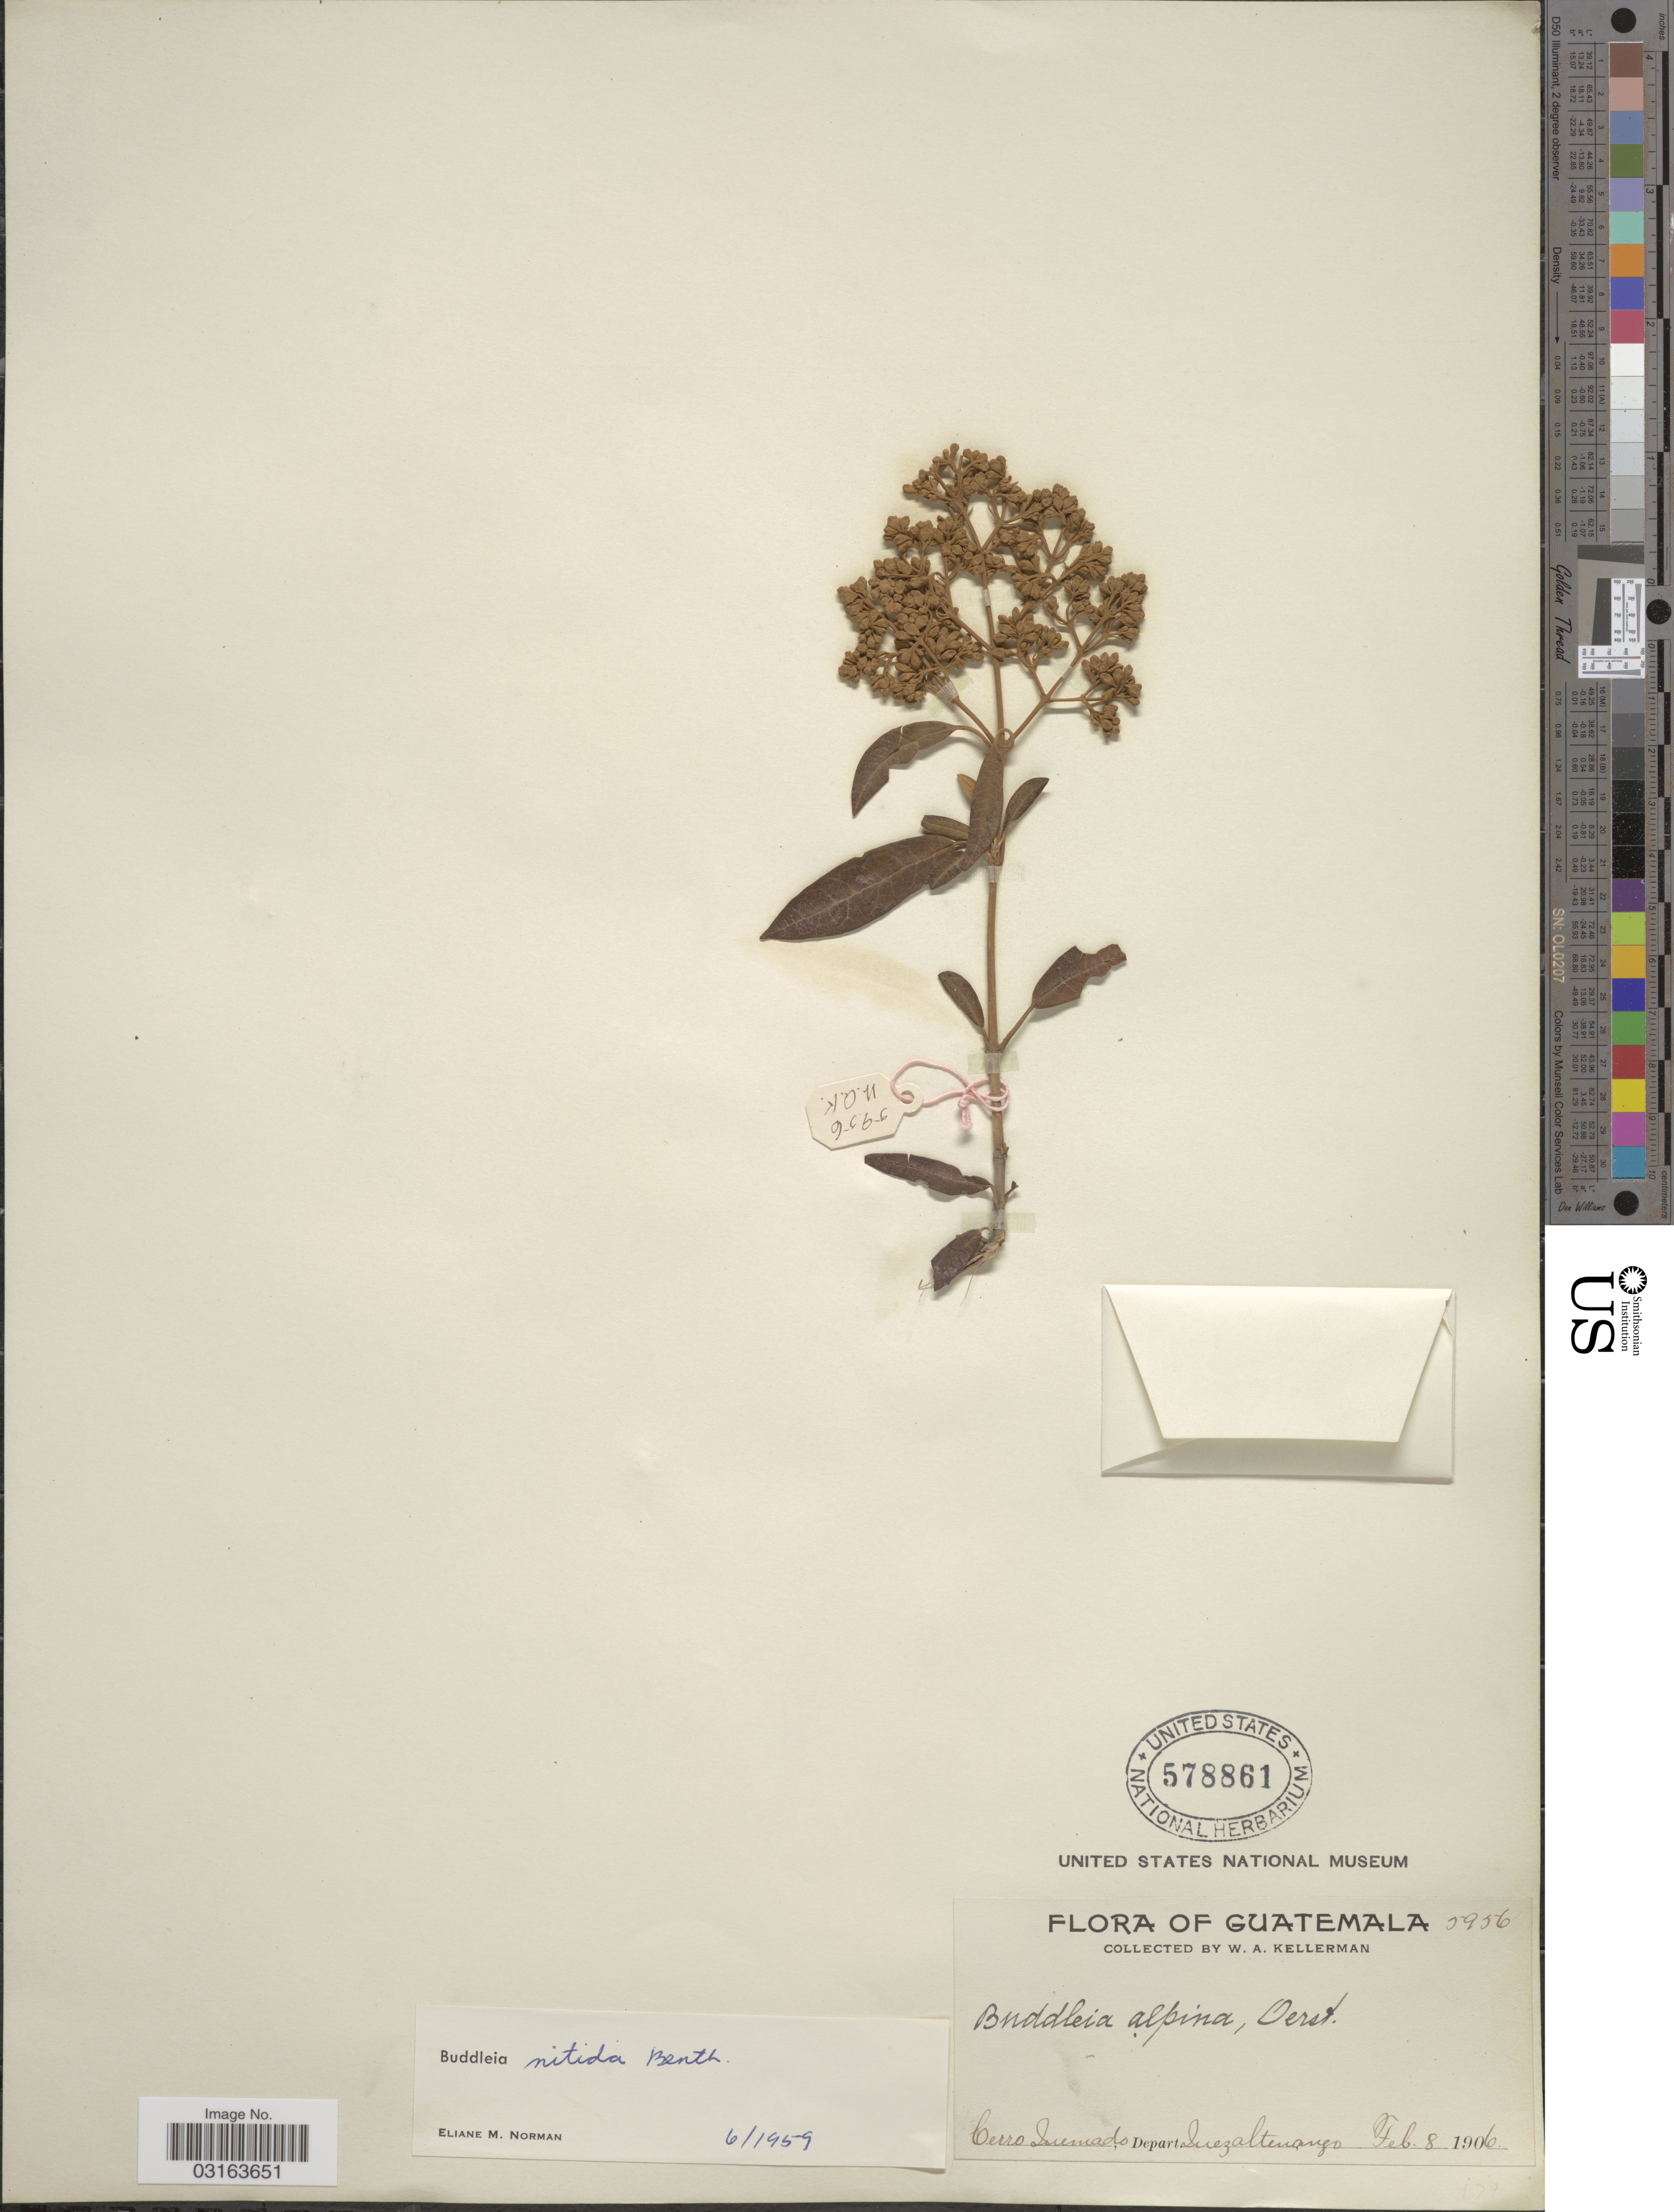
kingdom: Plantae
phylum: Tracheophyta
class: Magnoliopsida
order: Lamiales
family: Scrophulariaceae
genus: Buddleja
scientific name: Buddleja nitida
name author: Benth.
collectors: W. Kellerman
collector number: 5956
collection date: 1906-02-08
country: Guatemala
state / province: Quetzaltenango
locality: Cerro Quemado. Depart. Quezaltenango.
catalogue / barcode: US 578861